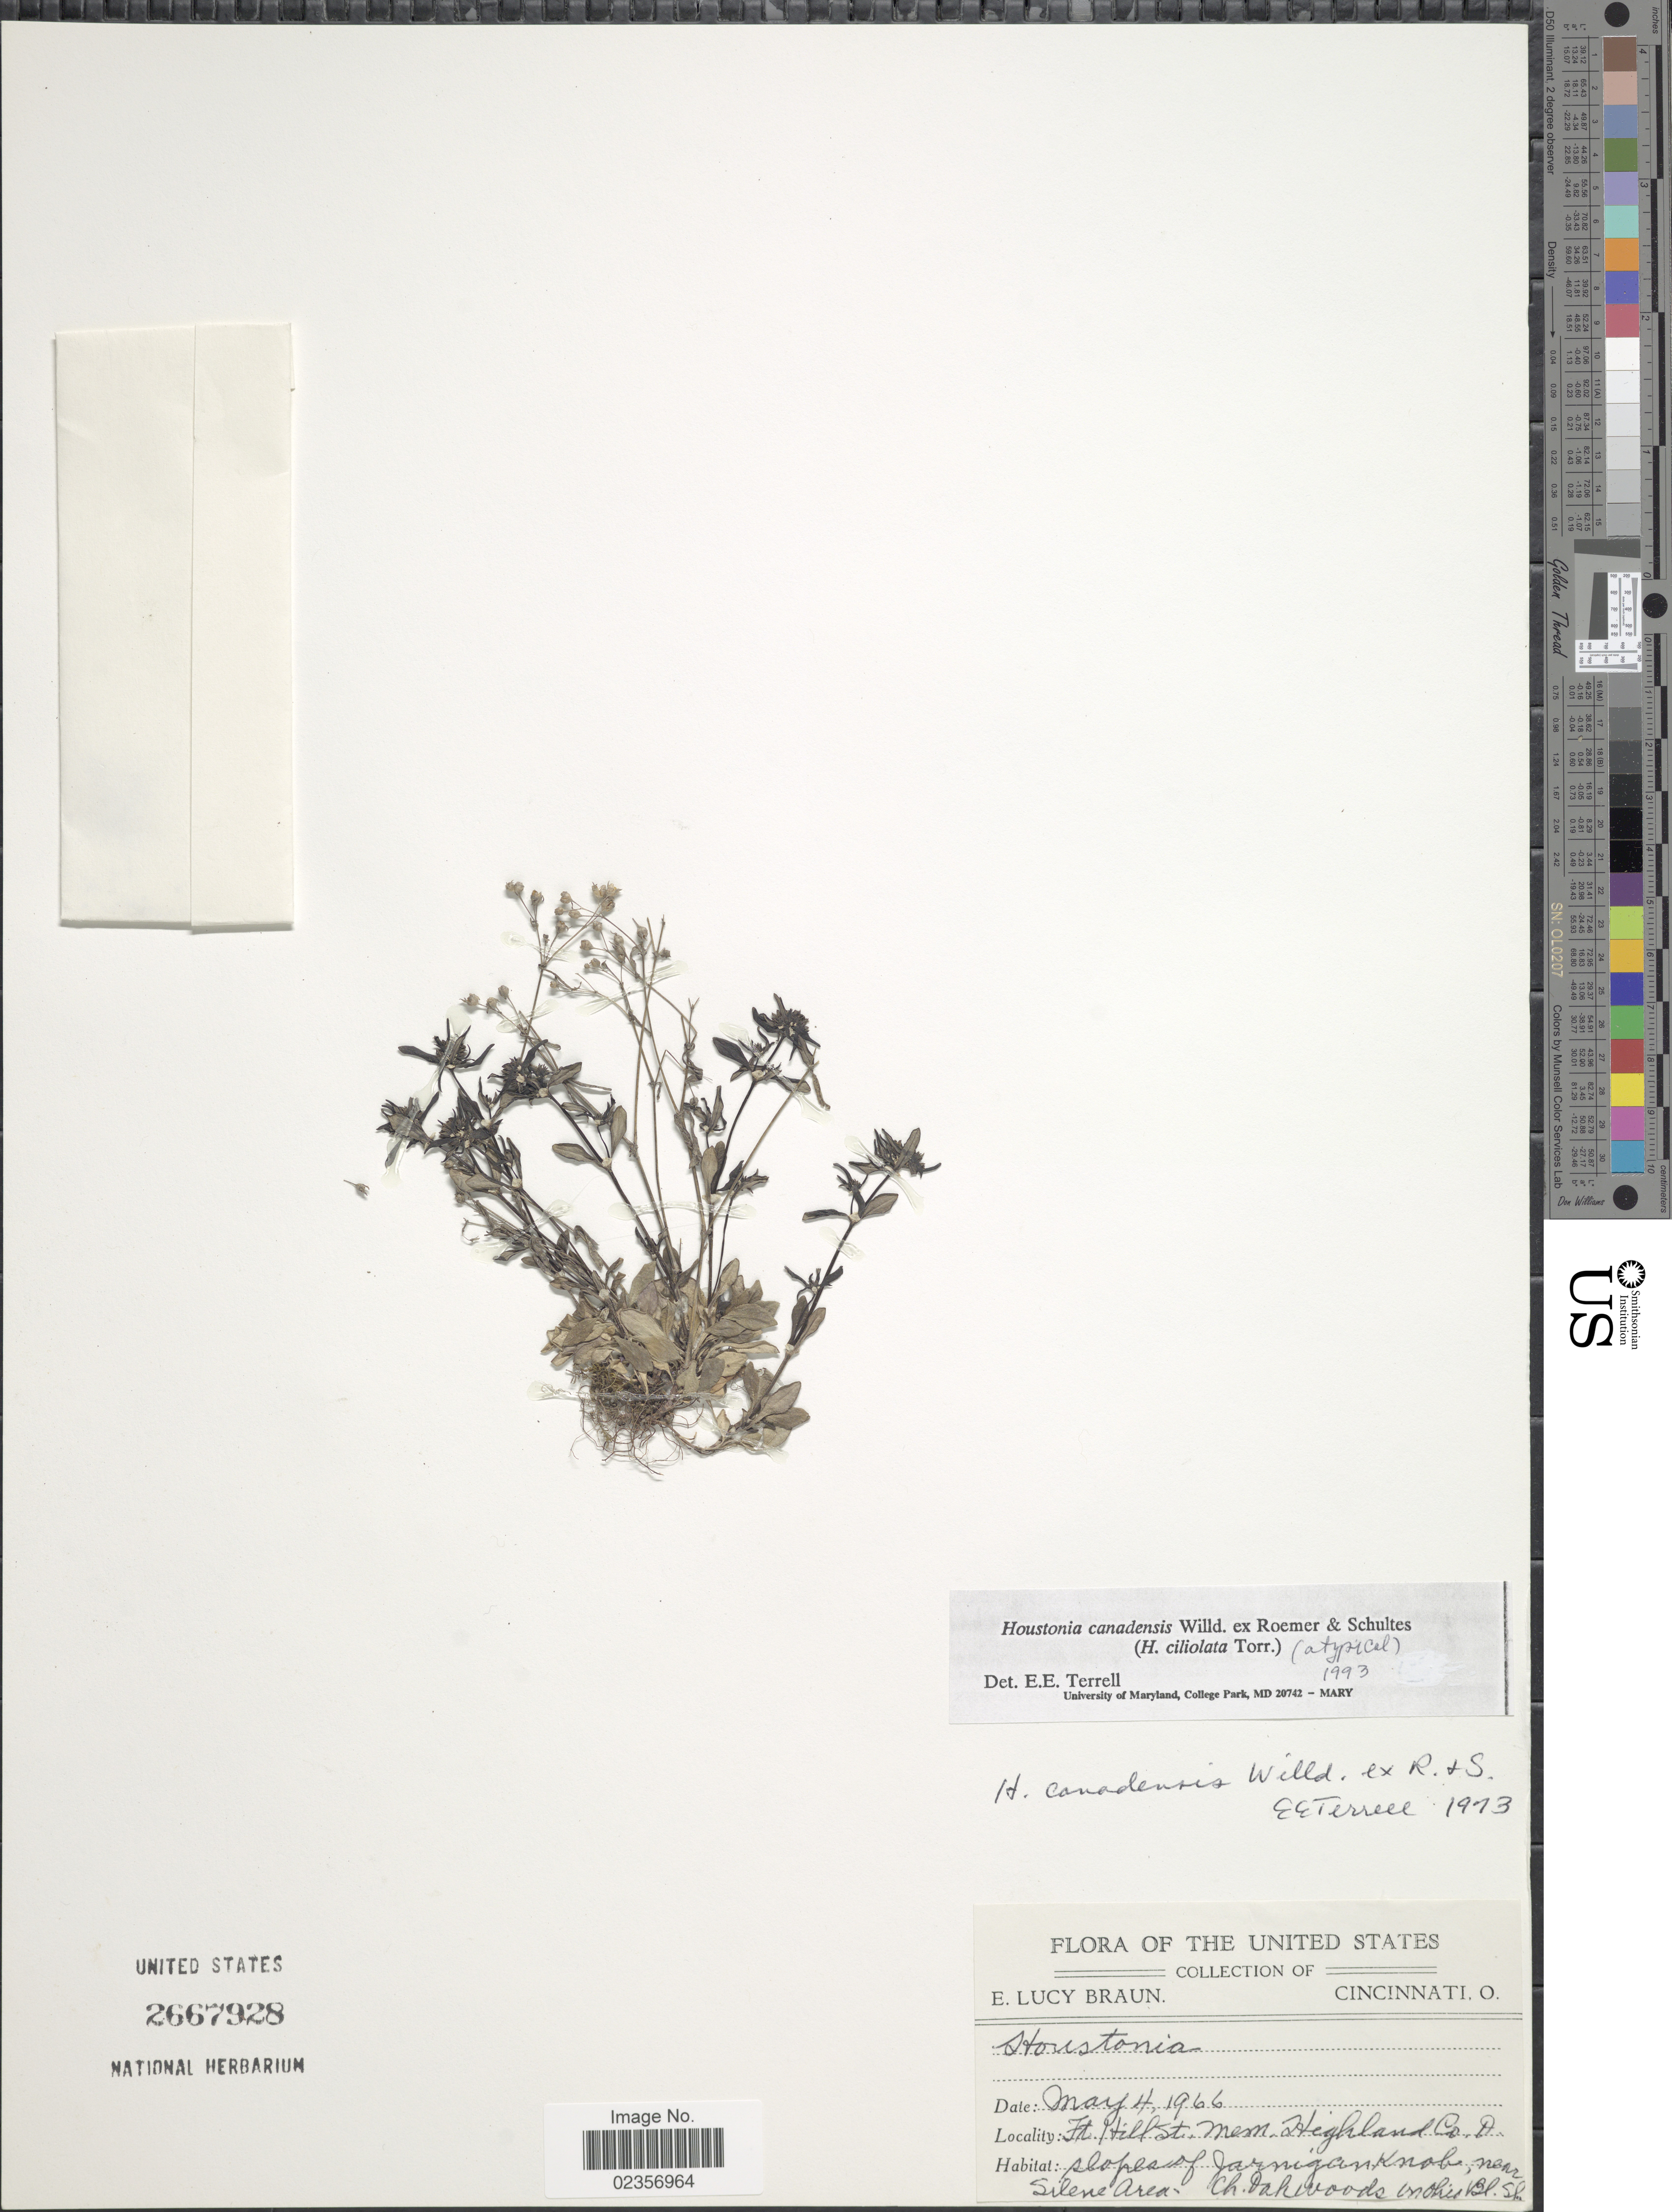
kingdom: Plantae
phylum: Tracheophyta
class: Magnoliopsida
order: Gentianales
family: Rubiaceae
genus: Houstonia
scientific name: Houstonia canadensis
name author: Willd.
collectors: E. L. Braun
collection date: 1966-05-04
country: United States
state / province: Ohio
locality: Ft. Hill St. Mem. Highland Co., slopes of Jarnigan Knob, near Silene Area.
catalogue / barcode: US 2667928